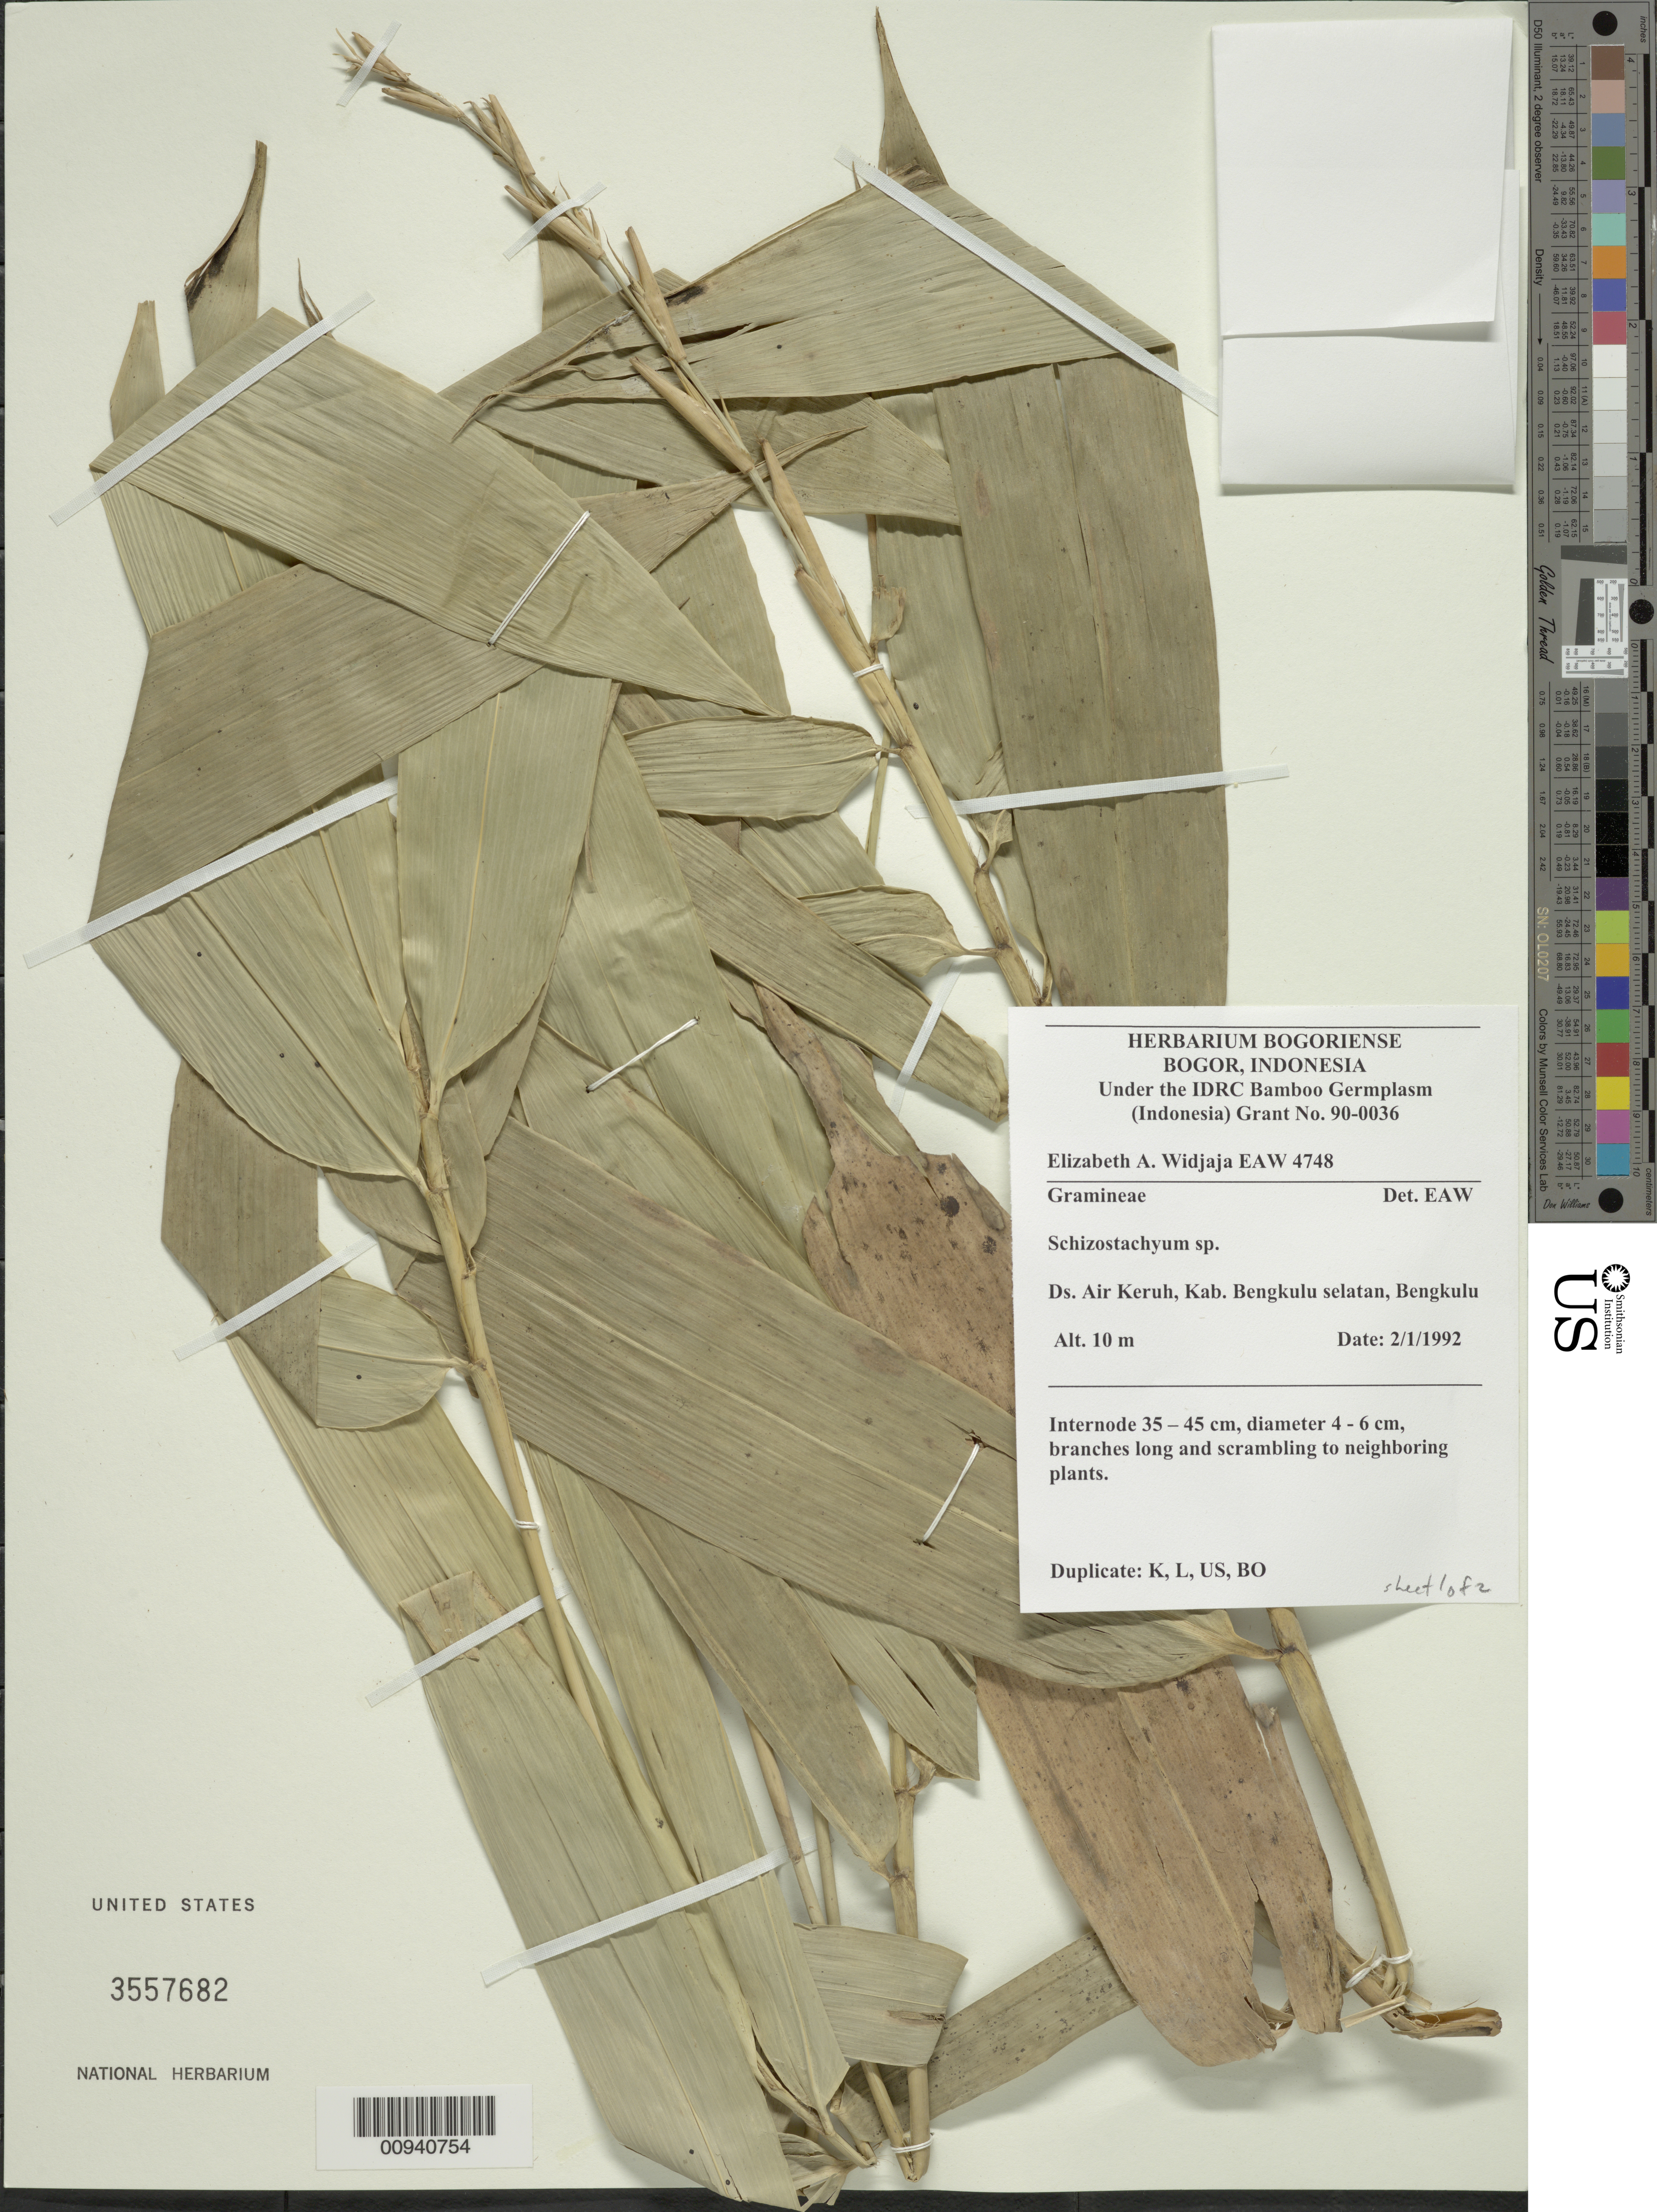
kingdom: Plantae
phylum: Tracheophyta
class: Liliopsida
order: Poales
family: Poaceae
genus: Schizostachyum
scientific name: Schizostachyum sp.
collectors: E. A. Widjaja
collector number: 4748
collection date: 1992-01-02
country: Indonesia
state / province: Sumatra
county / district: Bengkulu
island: Sumatra Island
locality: Ds. Air Keruh, Kab. Bengkulu Selatan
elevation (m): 10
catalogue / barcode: US 3557682